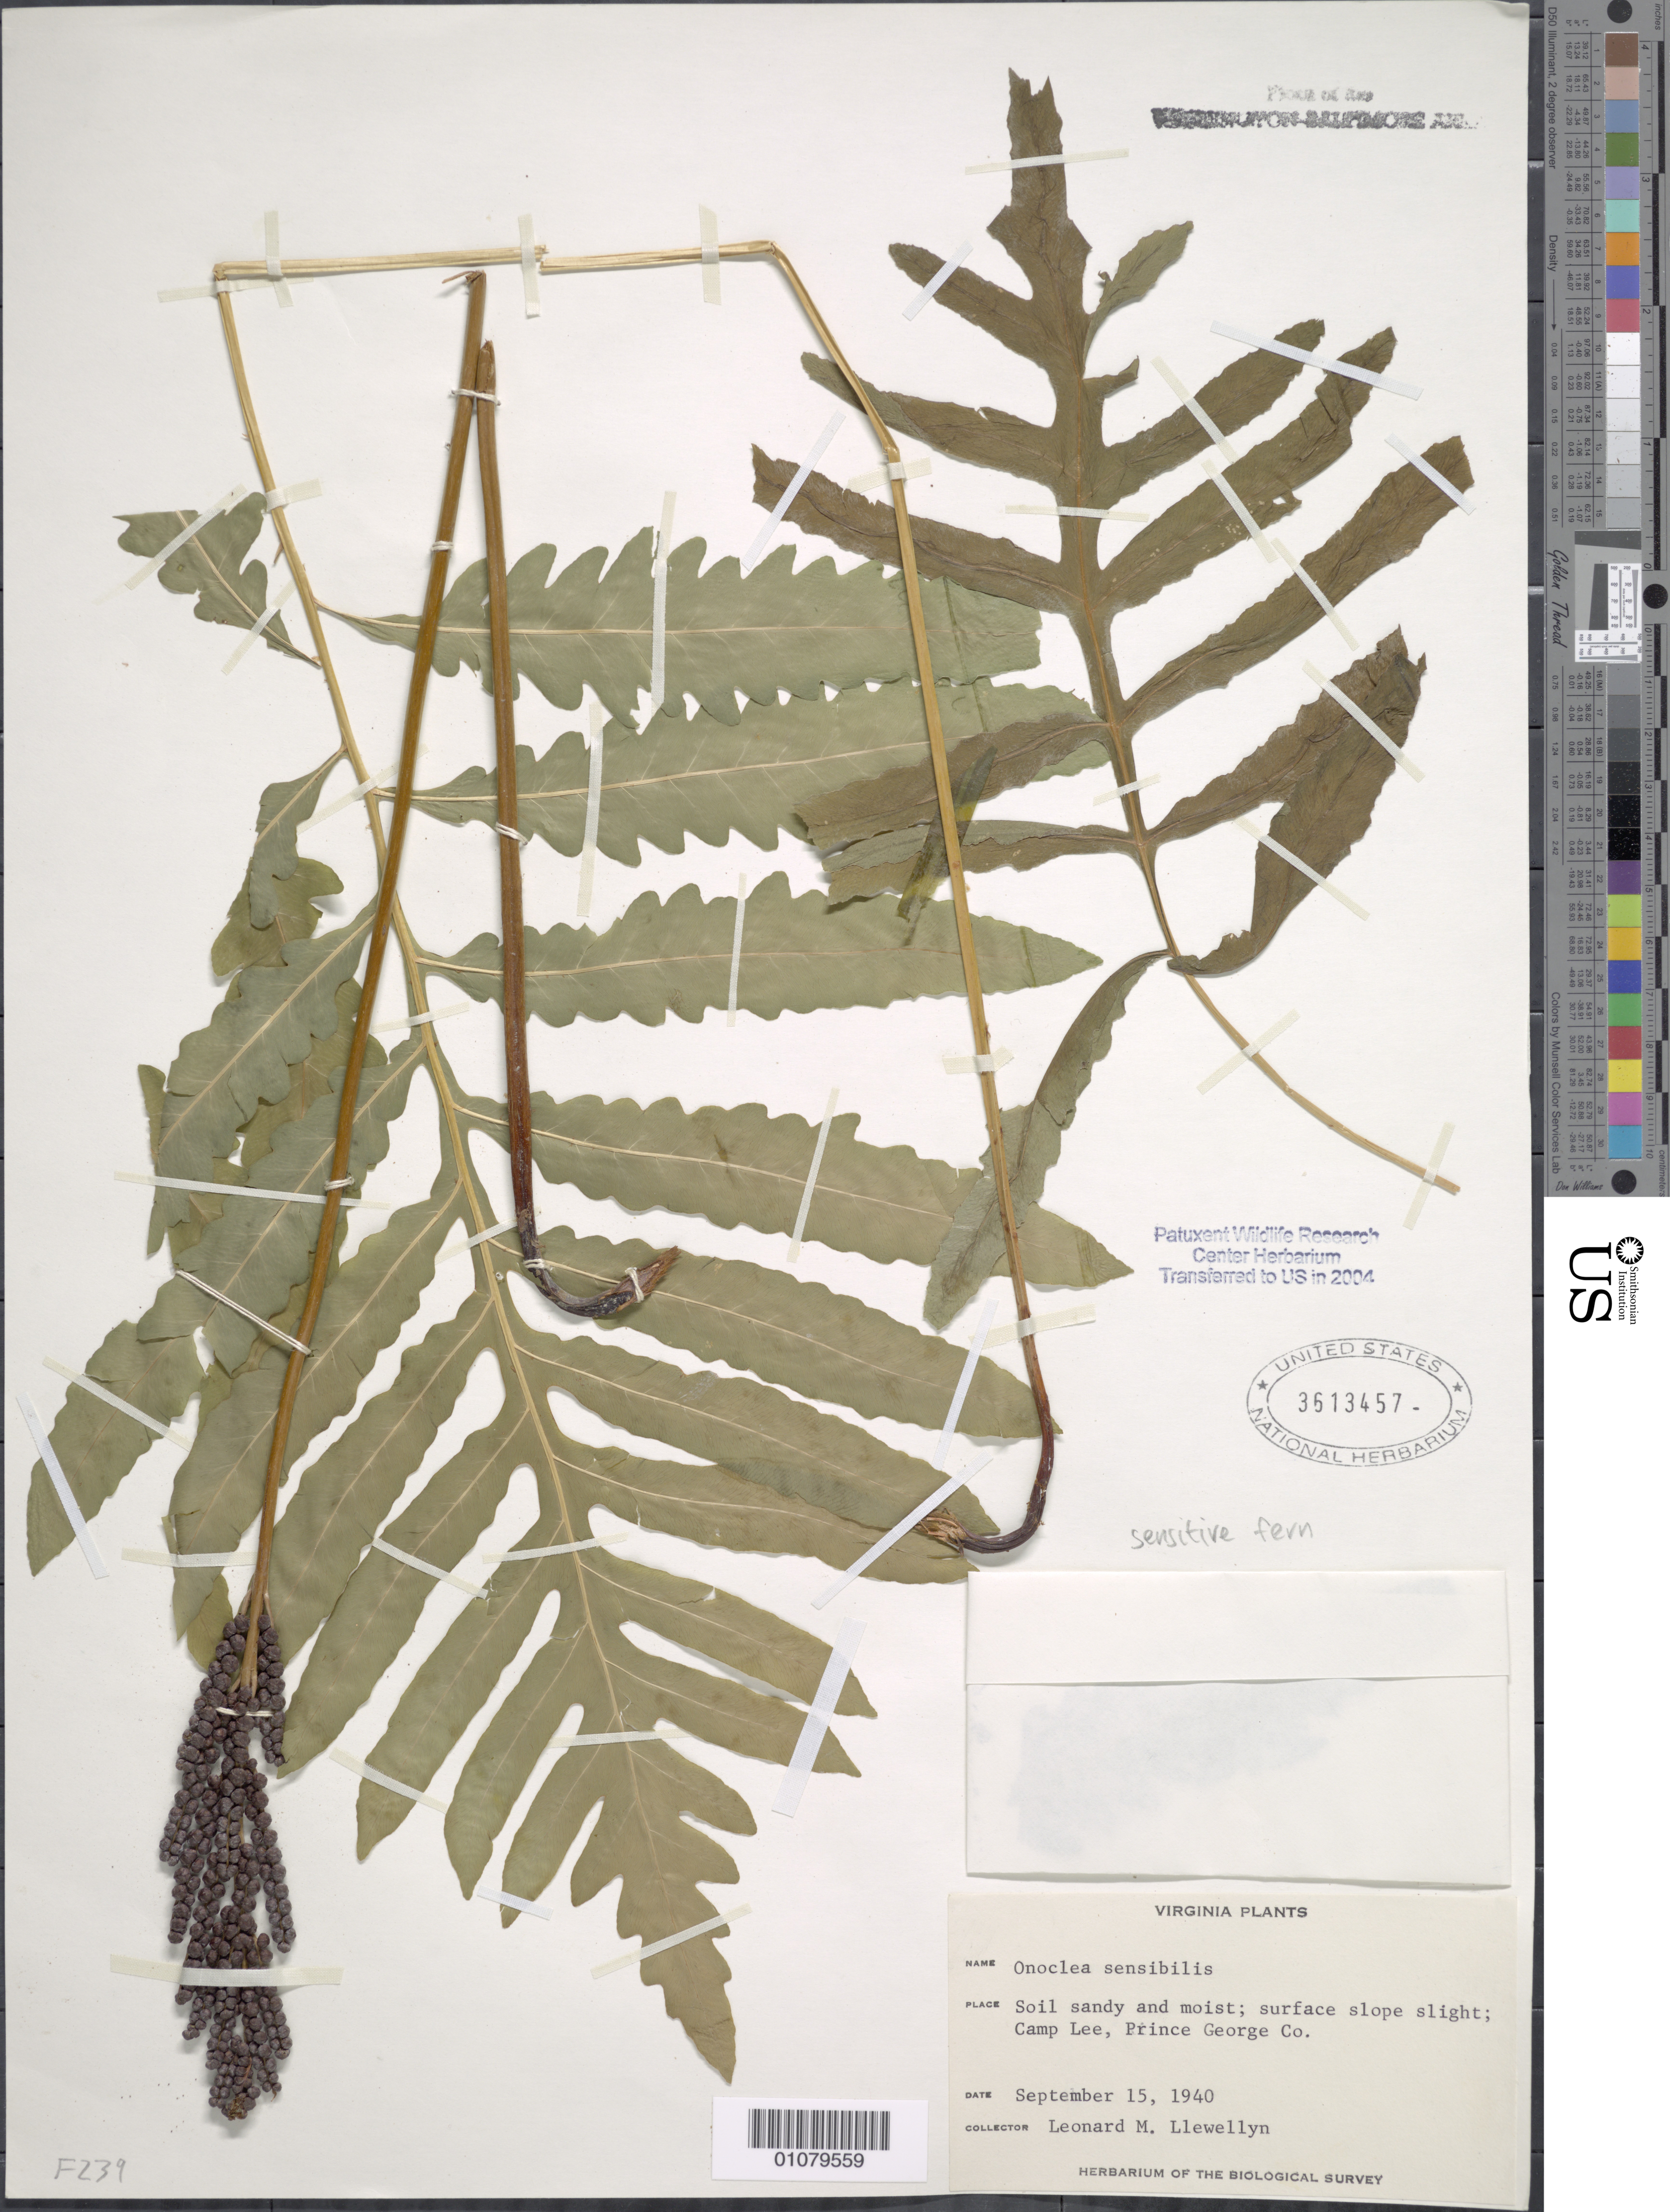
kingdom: Plantae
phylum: Tracheophyta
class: Polypodiopsida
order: Polypodiales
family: Onocleaceae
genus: Onoclea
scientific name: Onoclea sensibilis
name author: L.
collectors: L. Llewellyn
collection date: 1940-09-15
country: United States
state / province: Maryland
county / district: Prince George's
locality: Camp Lee.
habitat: Soil sandy and moist. Surface slope slight.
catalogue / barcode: US 3613457